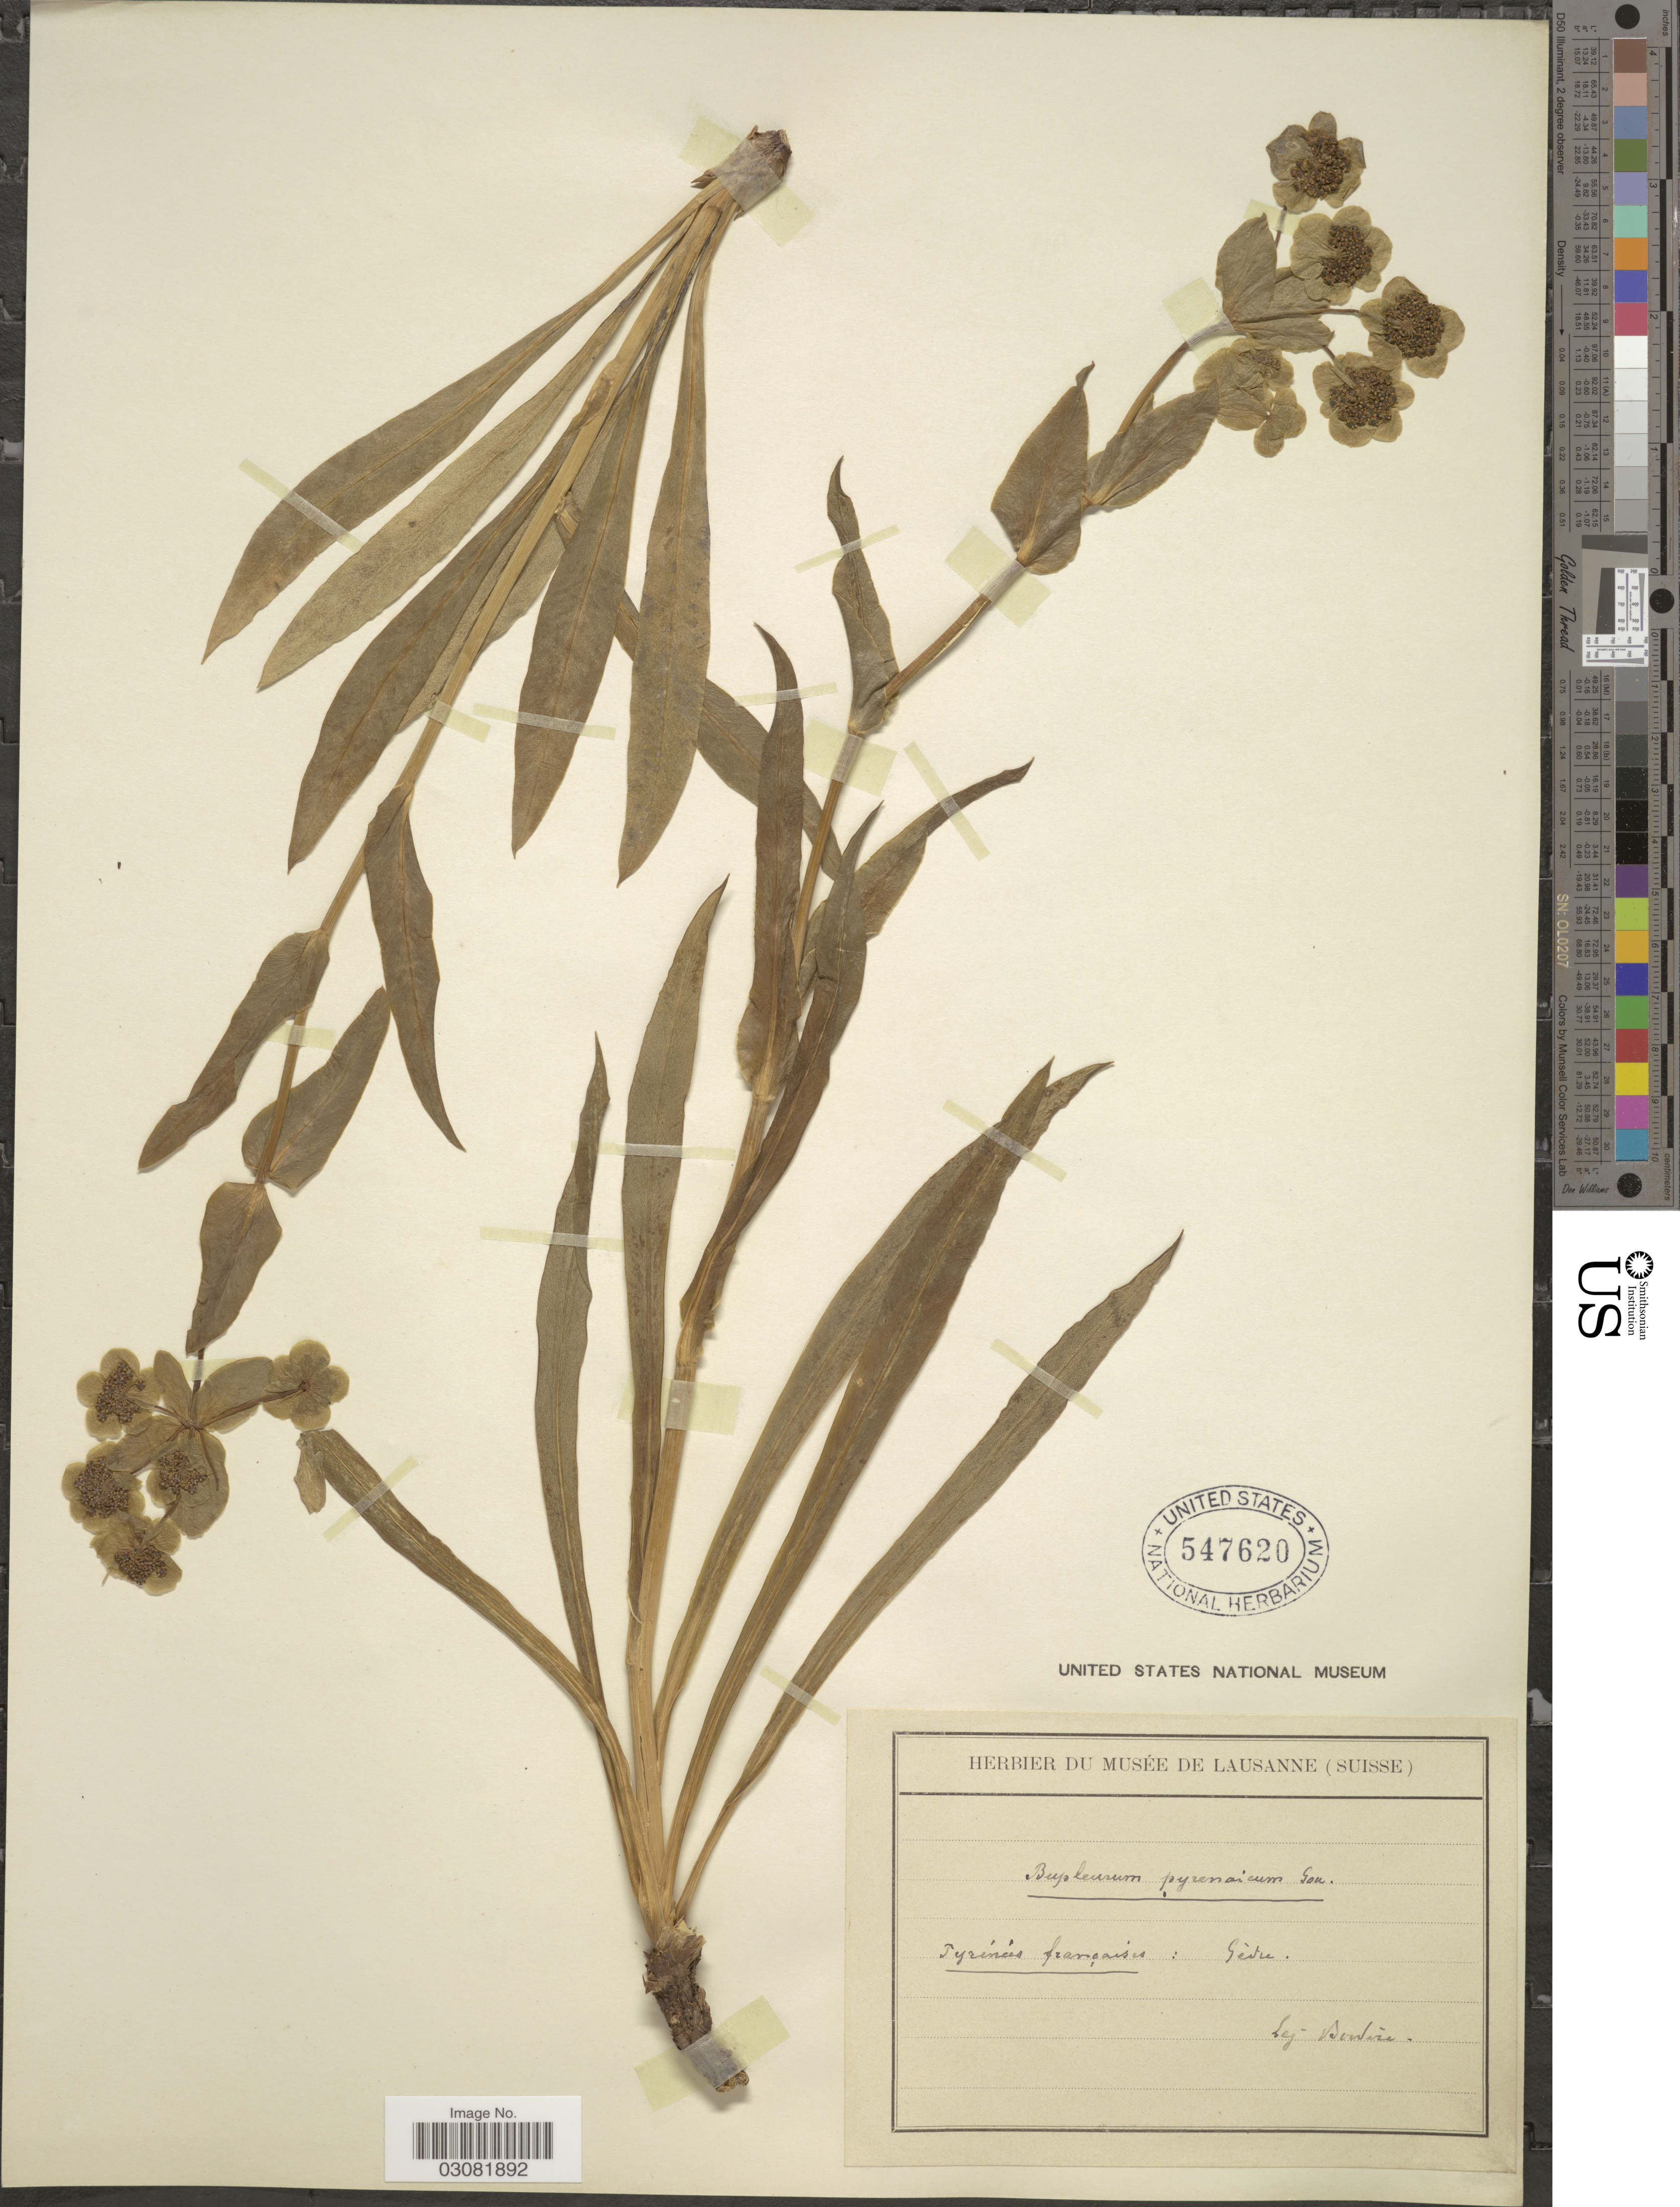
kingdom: Plantae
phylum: Tracheophyta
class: Magnoliopsida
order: Apiales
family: Apiaceae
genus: Bupleurum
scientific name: Bupleurum pyrenaeum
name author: Gouan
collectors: -. Bordère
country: France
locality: Pyrenées française: Gèdre.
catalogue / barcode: US 547620